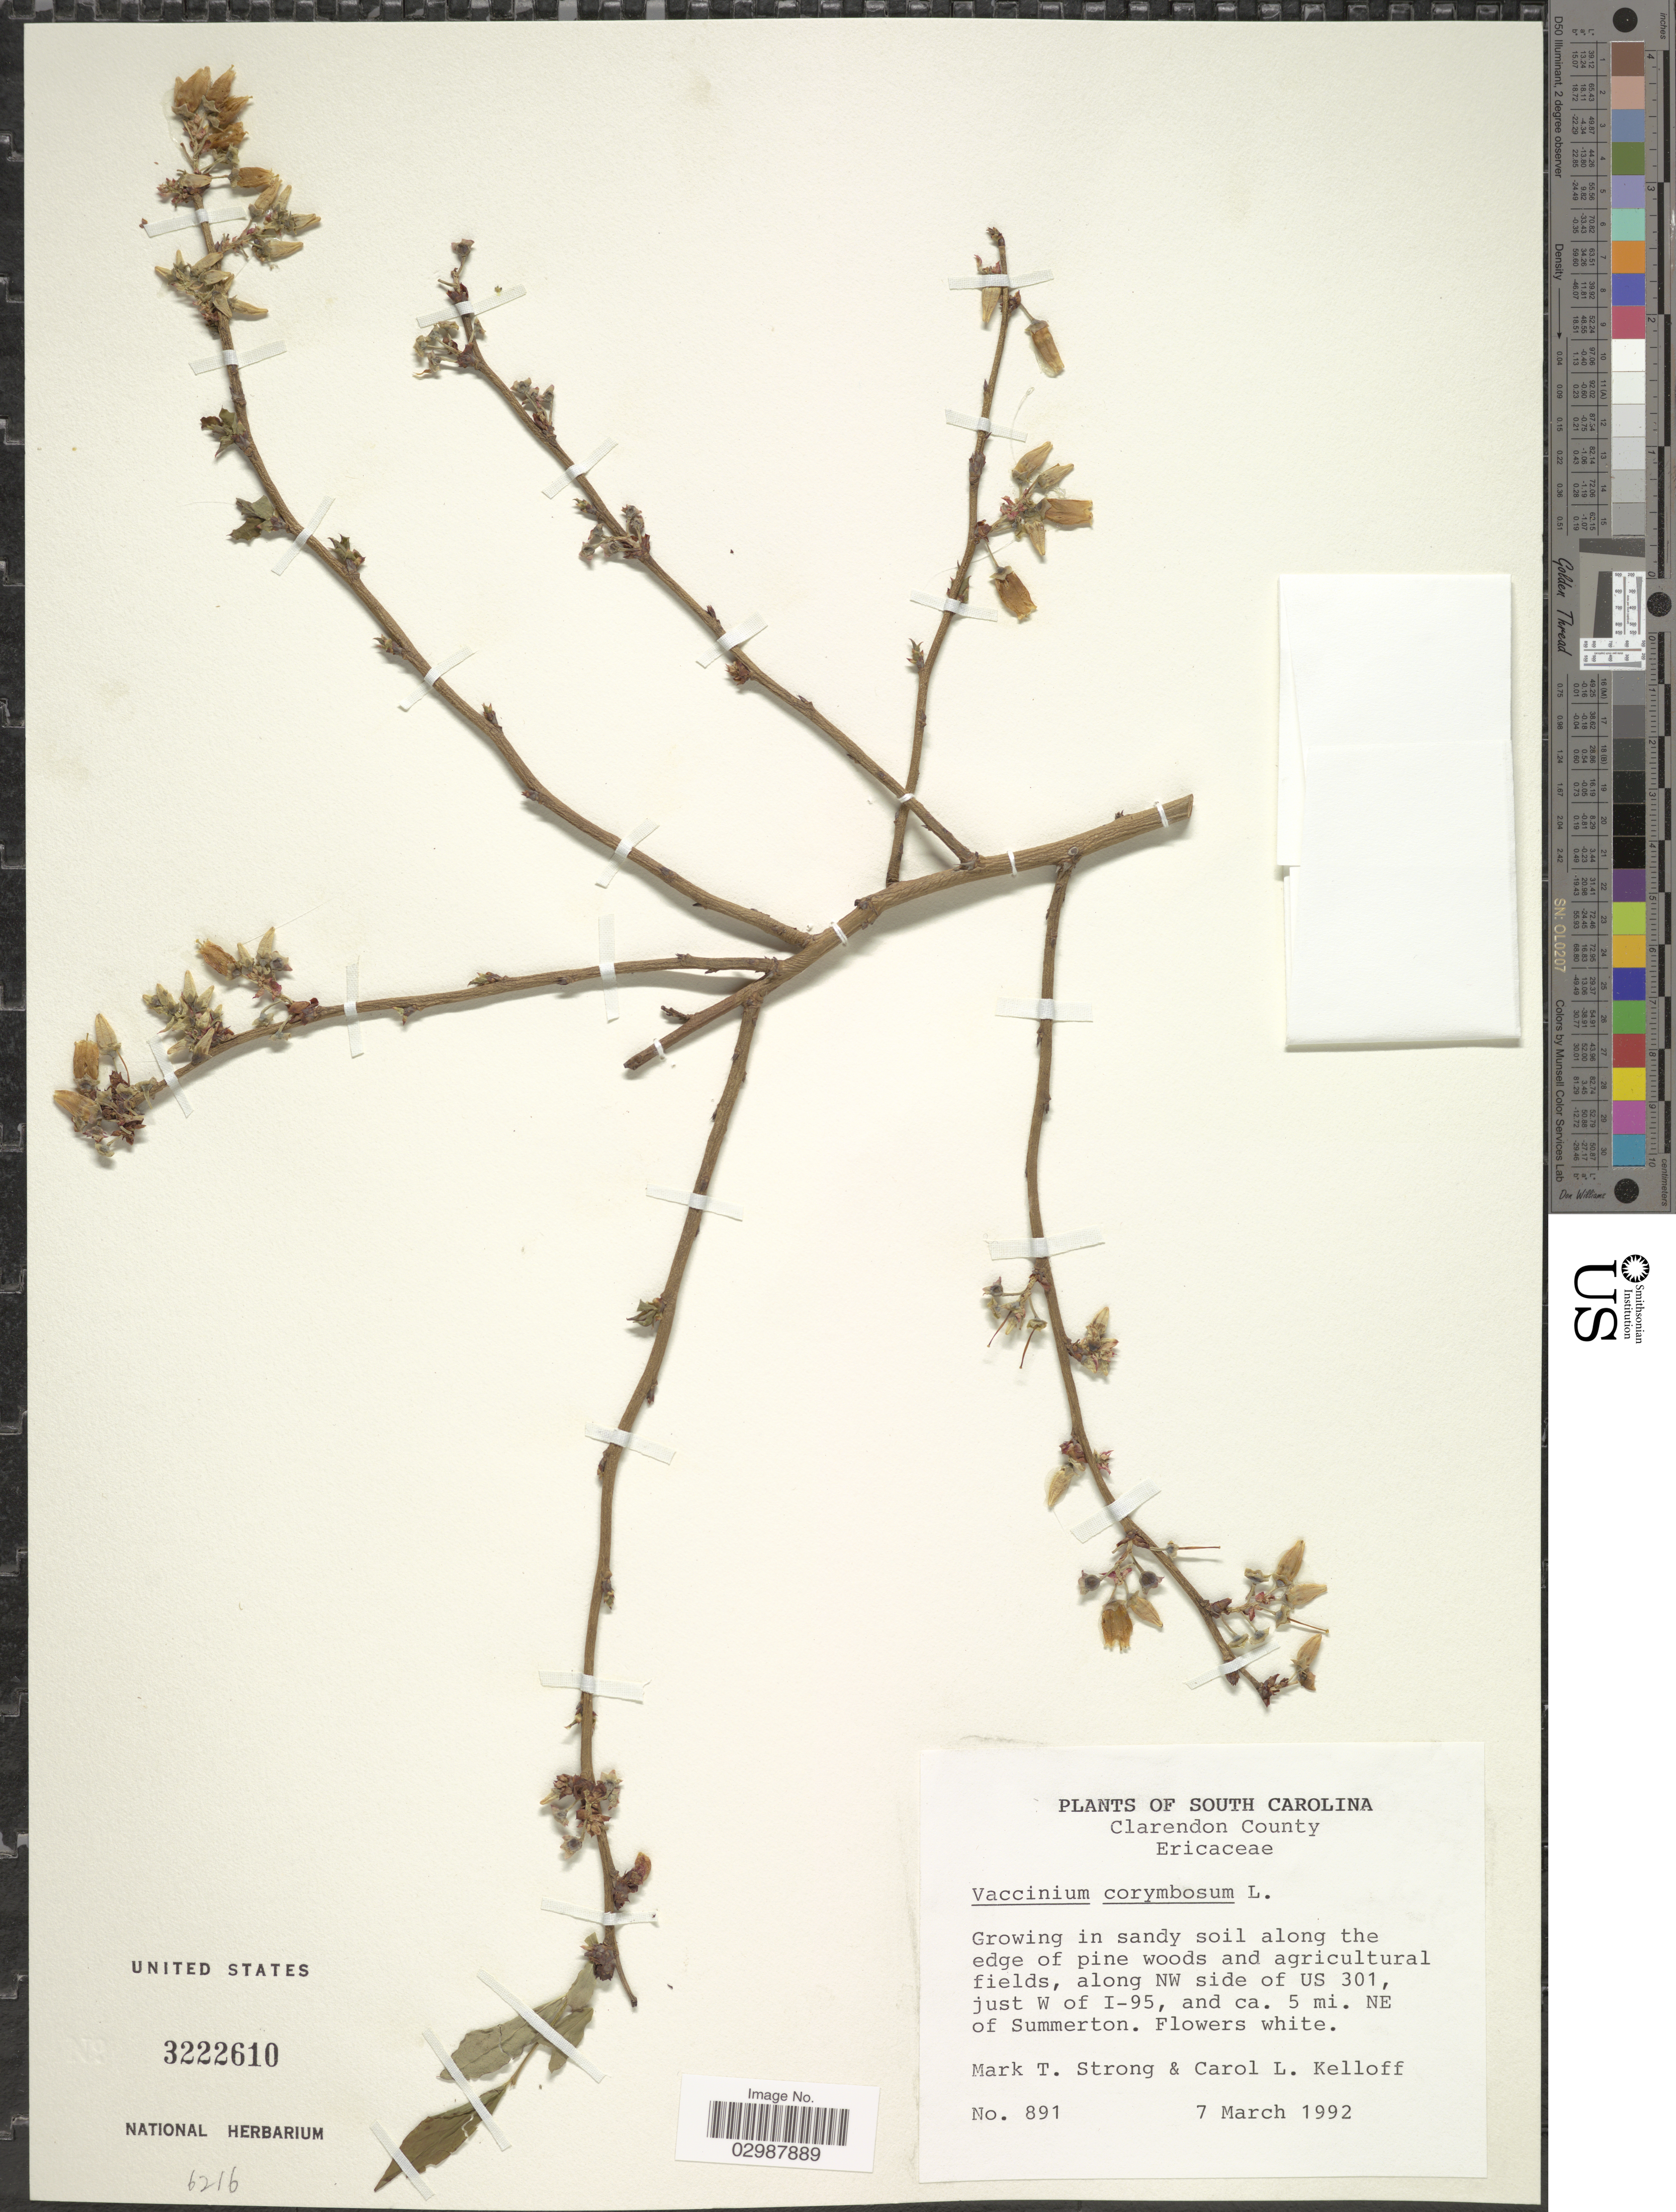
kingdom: Plantae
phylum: Tracheophyta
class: Magnoliopsida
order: Ericales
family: Ericaceae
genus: Vaccinium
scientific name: Vaccinium corymbosum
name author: L.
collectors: M. T. Strong & C. L. Kelloff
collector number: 891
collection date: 1992-03-07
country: United States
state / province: South Carolina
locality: Clarendon County. Growing in sandy soil along the edge of pine woods and agricultural fields, along NW side of US 301, just W of I-95, and ca. 5 mi. NE of Summerton.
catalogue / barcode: US 3222610